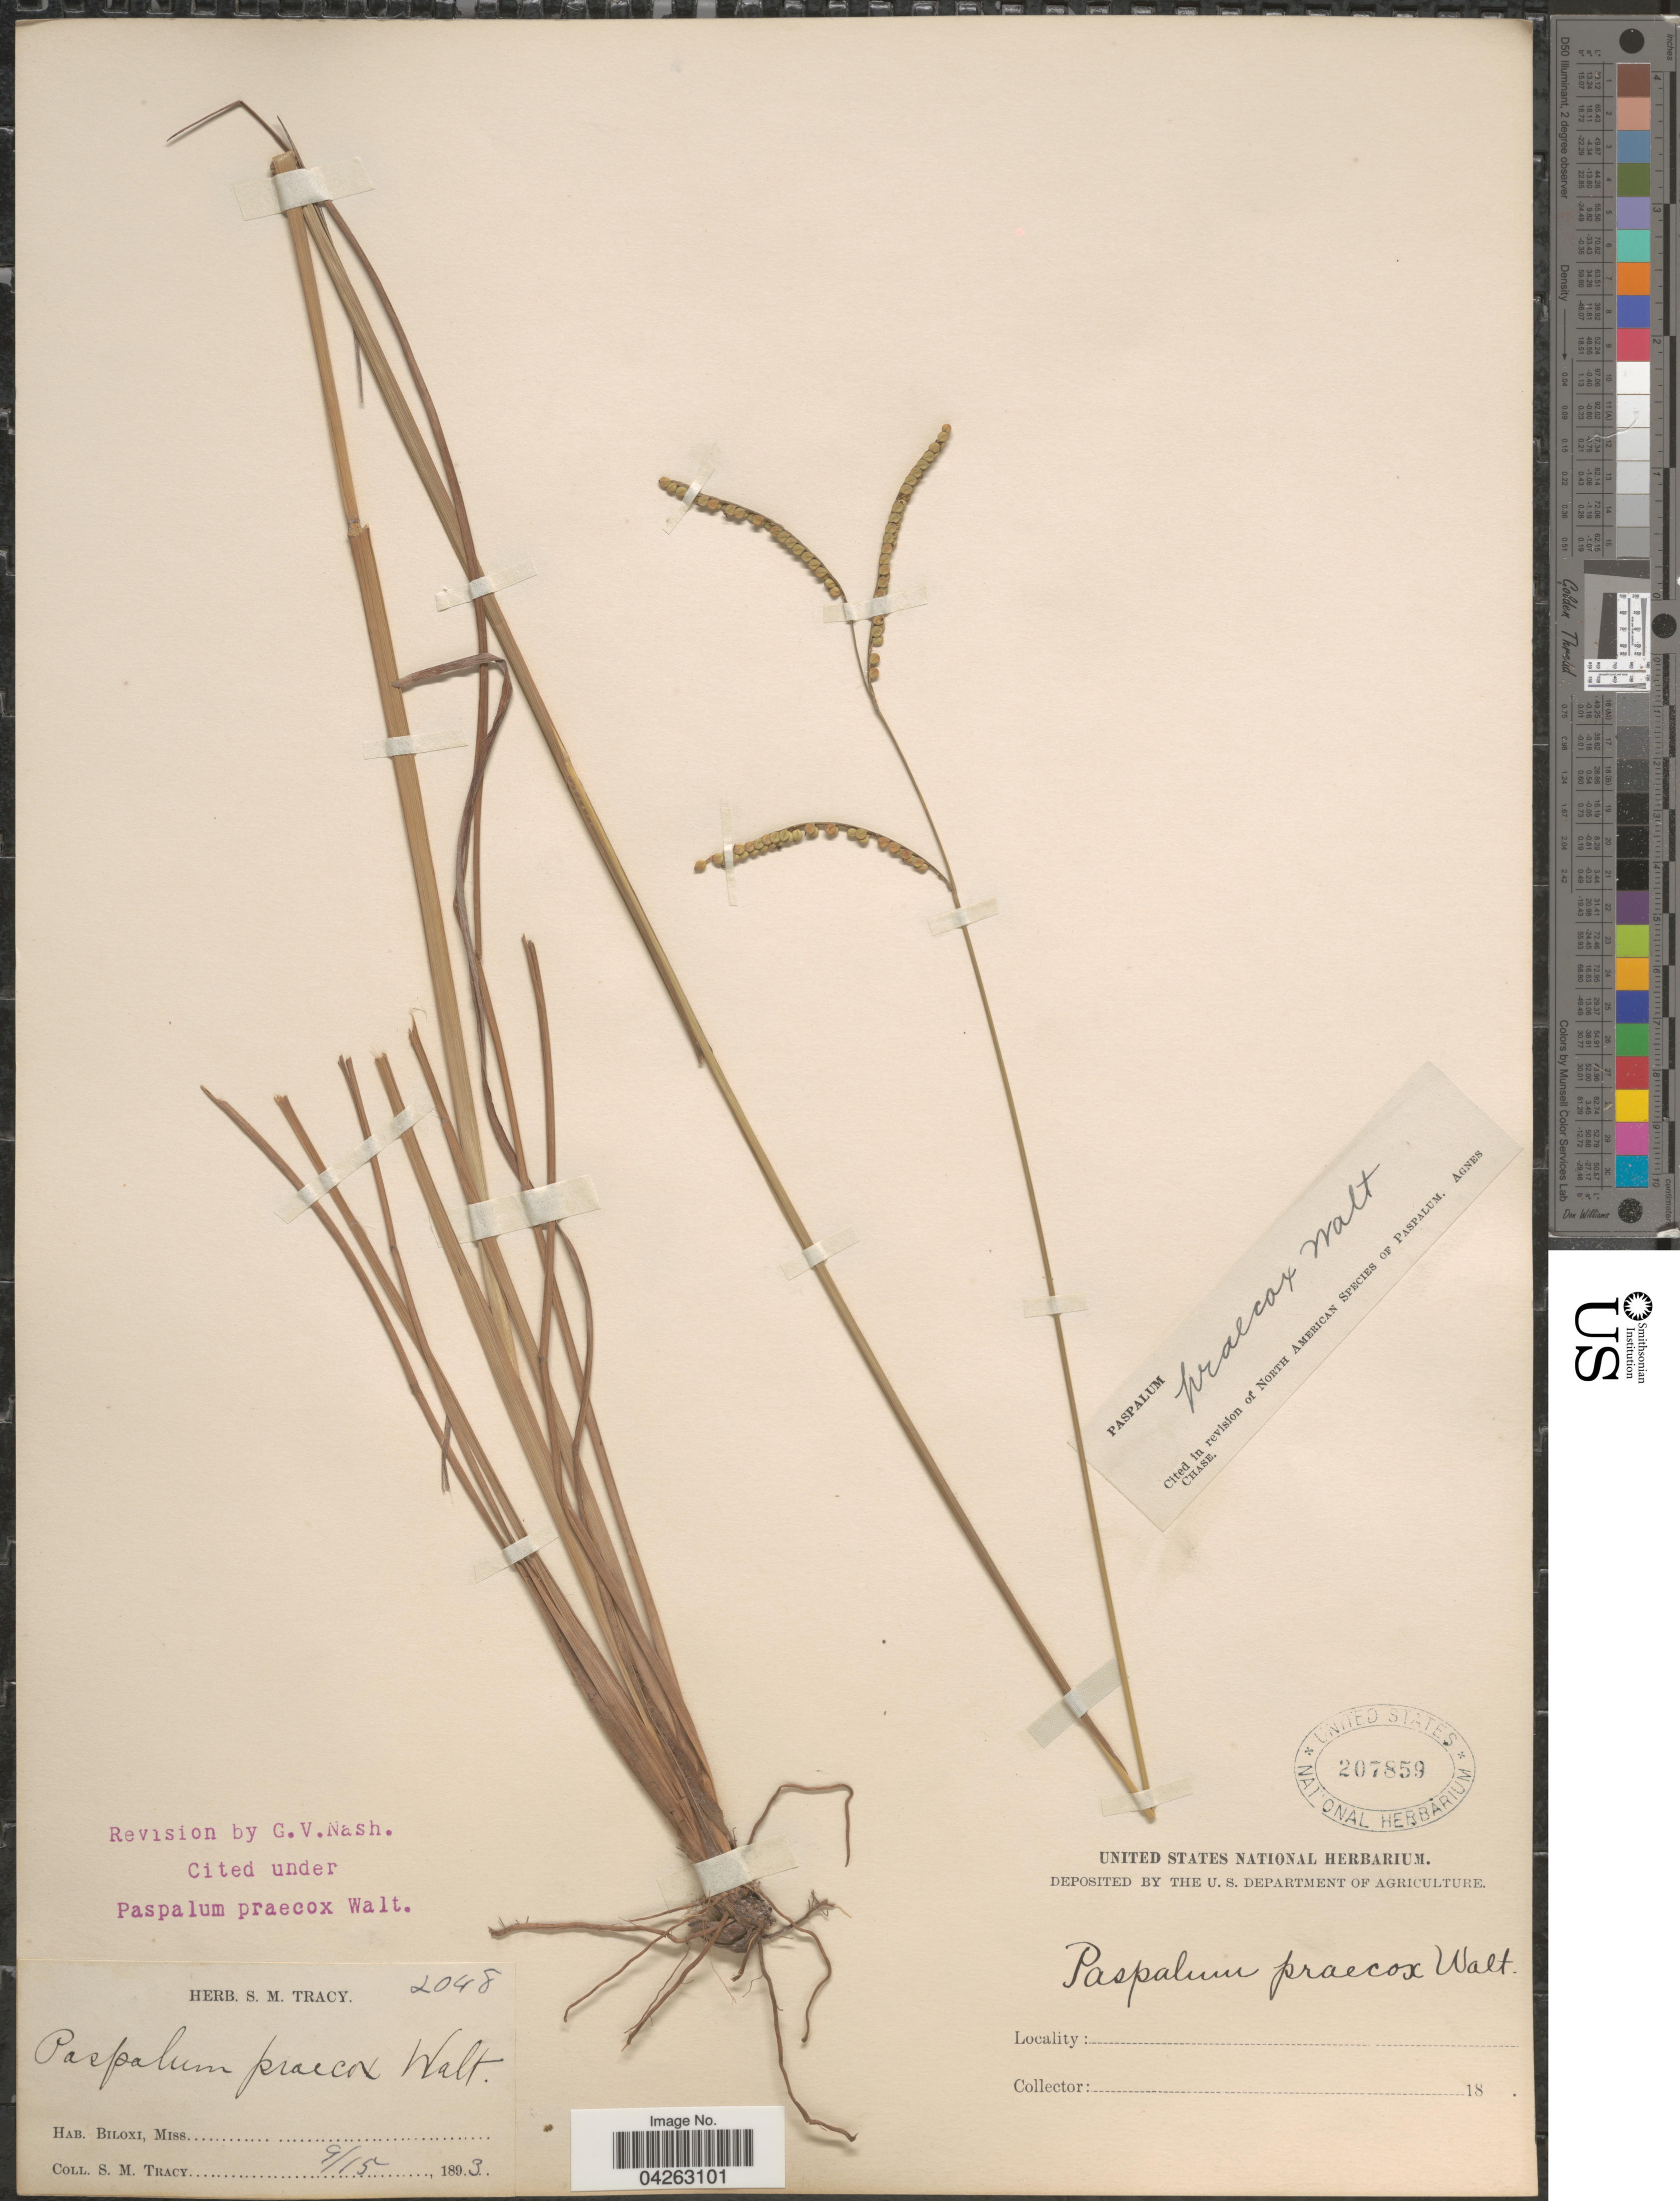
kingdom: Plantae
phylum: Tracheophyta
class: Liliopsida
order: Poales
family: Poaceae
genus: Paspalum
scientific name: Paspalum praecox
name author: Walter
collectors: S. M. Tracy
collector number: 2048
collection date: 1893-09-15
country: United States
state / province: Mississippi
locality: Biloxi.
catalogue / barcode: US 207859